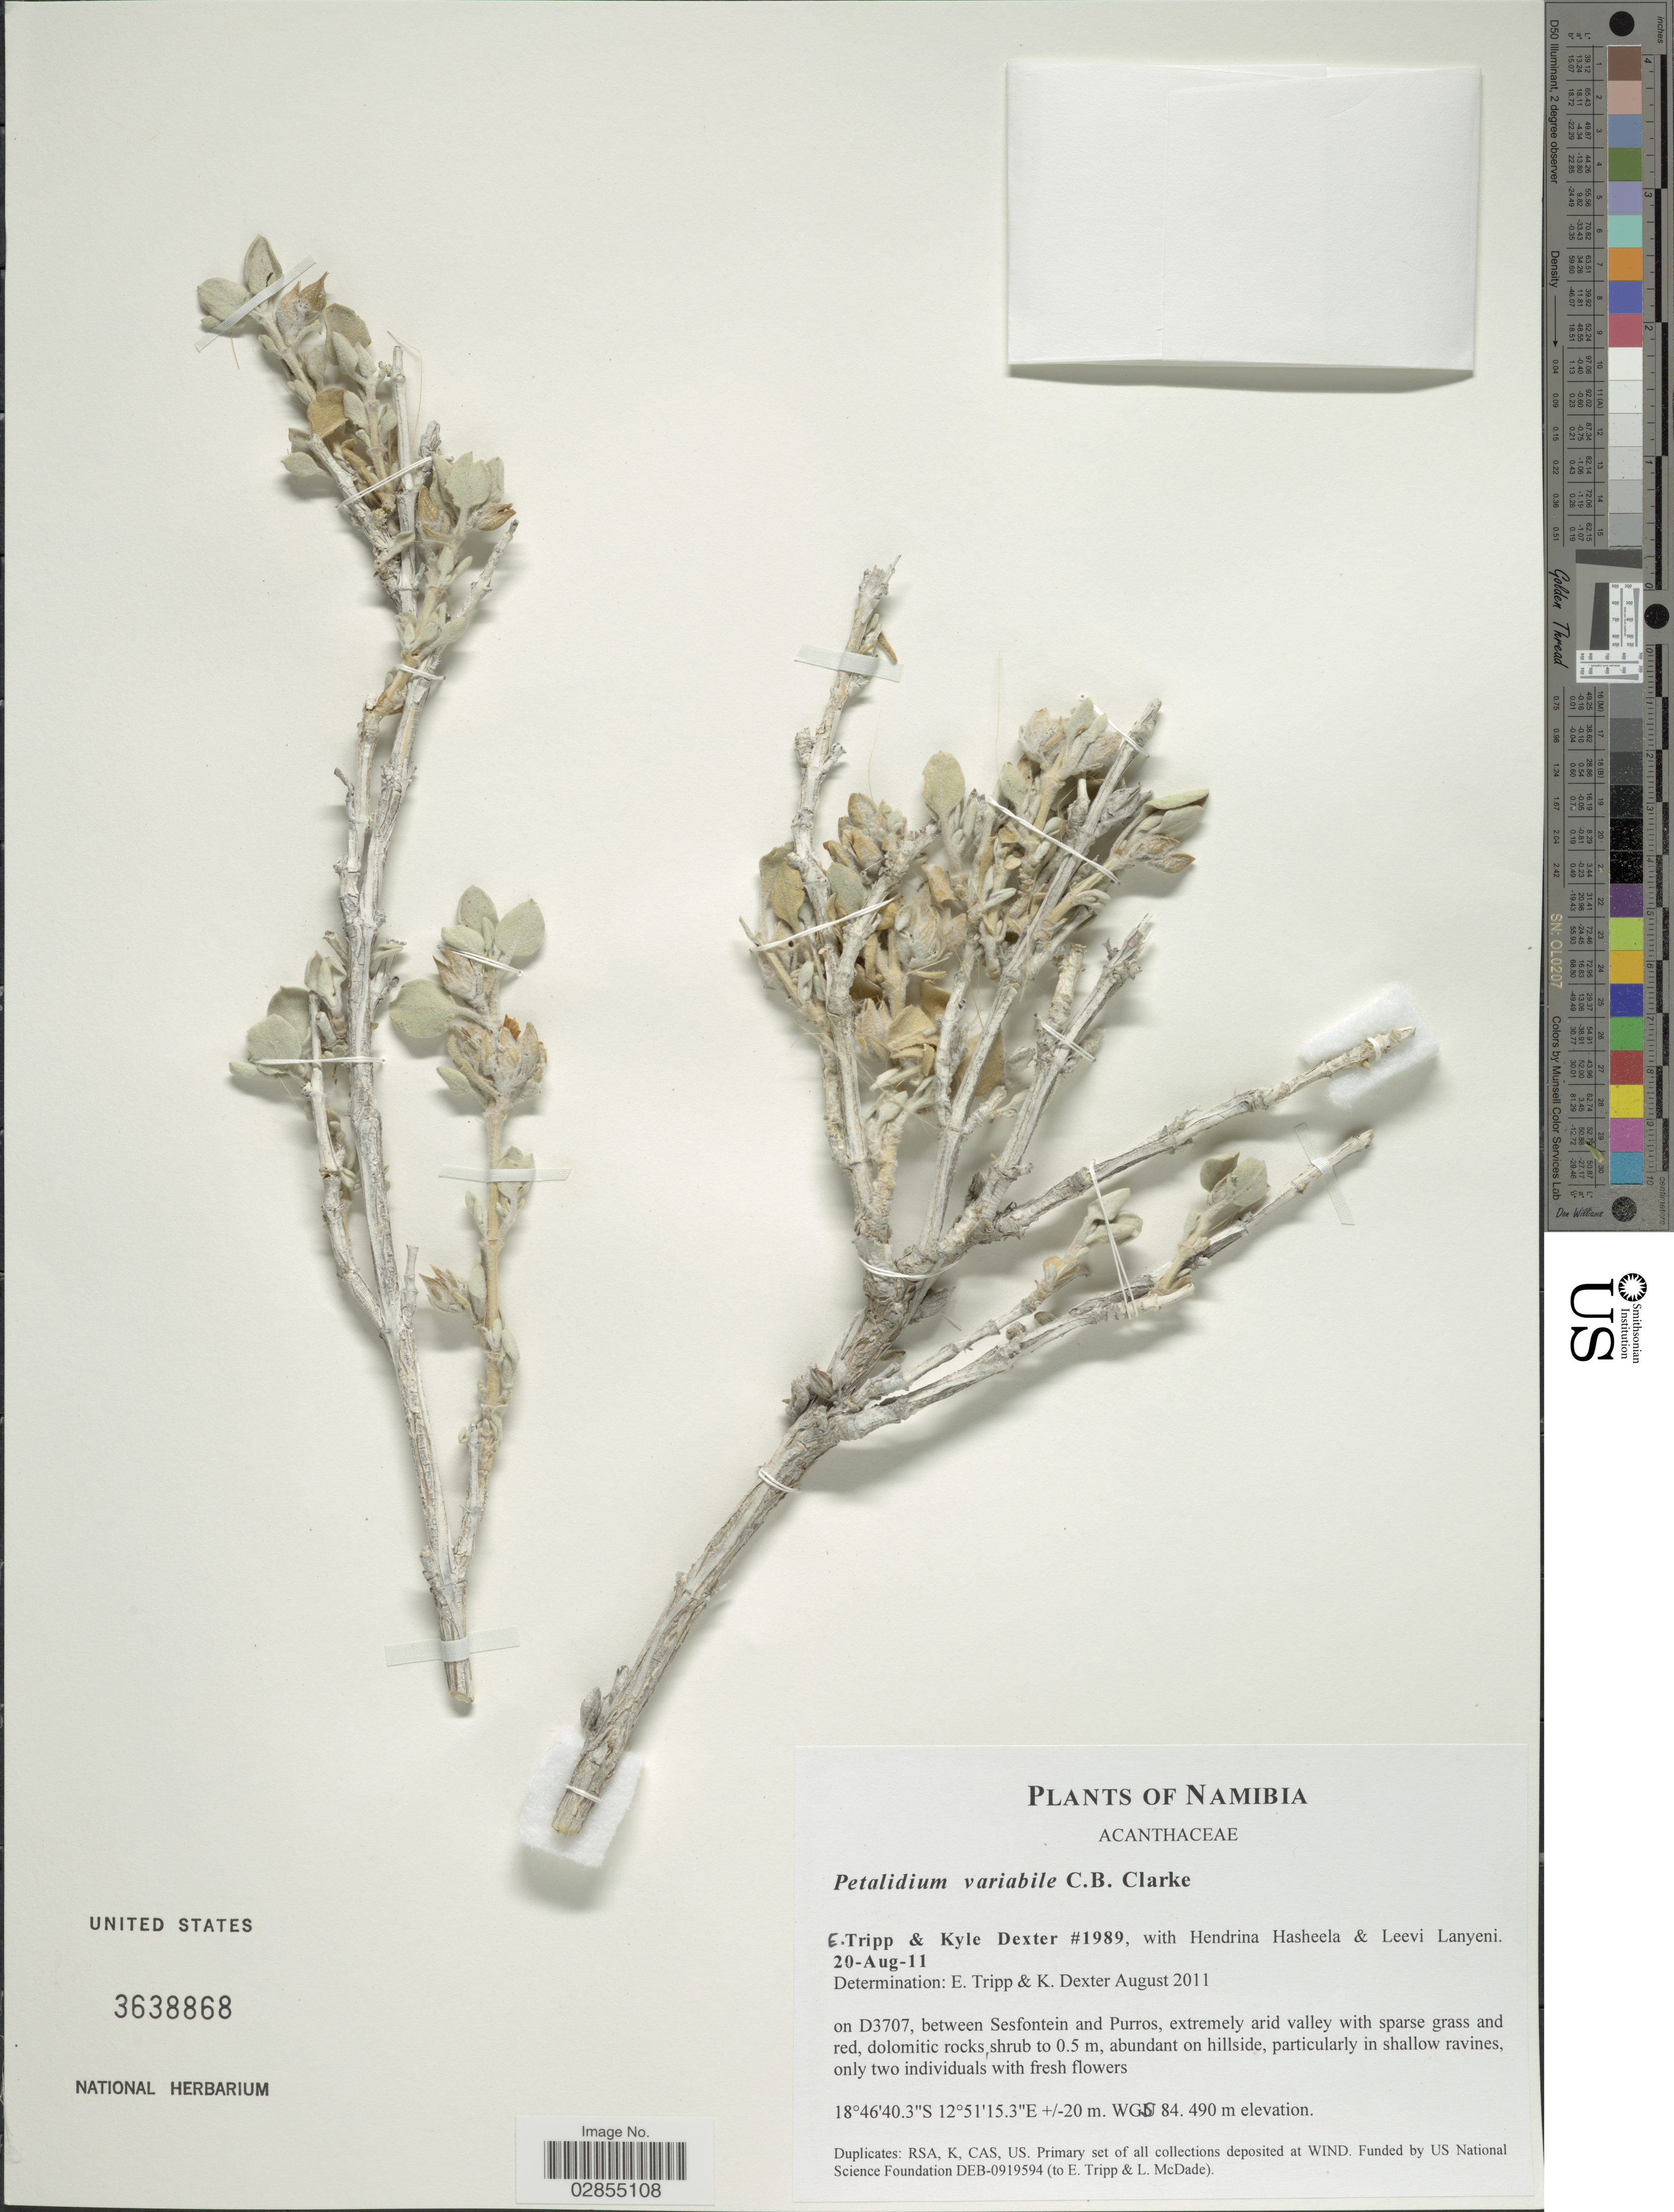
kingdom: Plantae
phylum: Tracheophyta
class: Magnoliopsida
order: Lamiales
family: Acanthaceae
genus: Petalidium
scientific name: Petalidium variabile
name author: C.B. Clarke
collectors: E. Tripp, K. Dexter, H. Hasheela & L. Lanyeni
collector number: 1989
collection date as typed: Transcribed d/m/y: 20/8/11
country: Namibia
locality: On D3707, between Sesfontein and Purros.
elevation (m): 490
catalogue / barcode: US 3638868